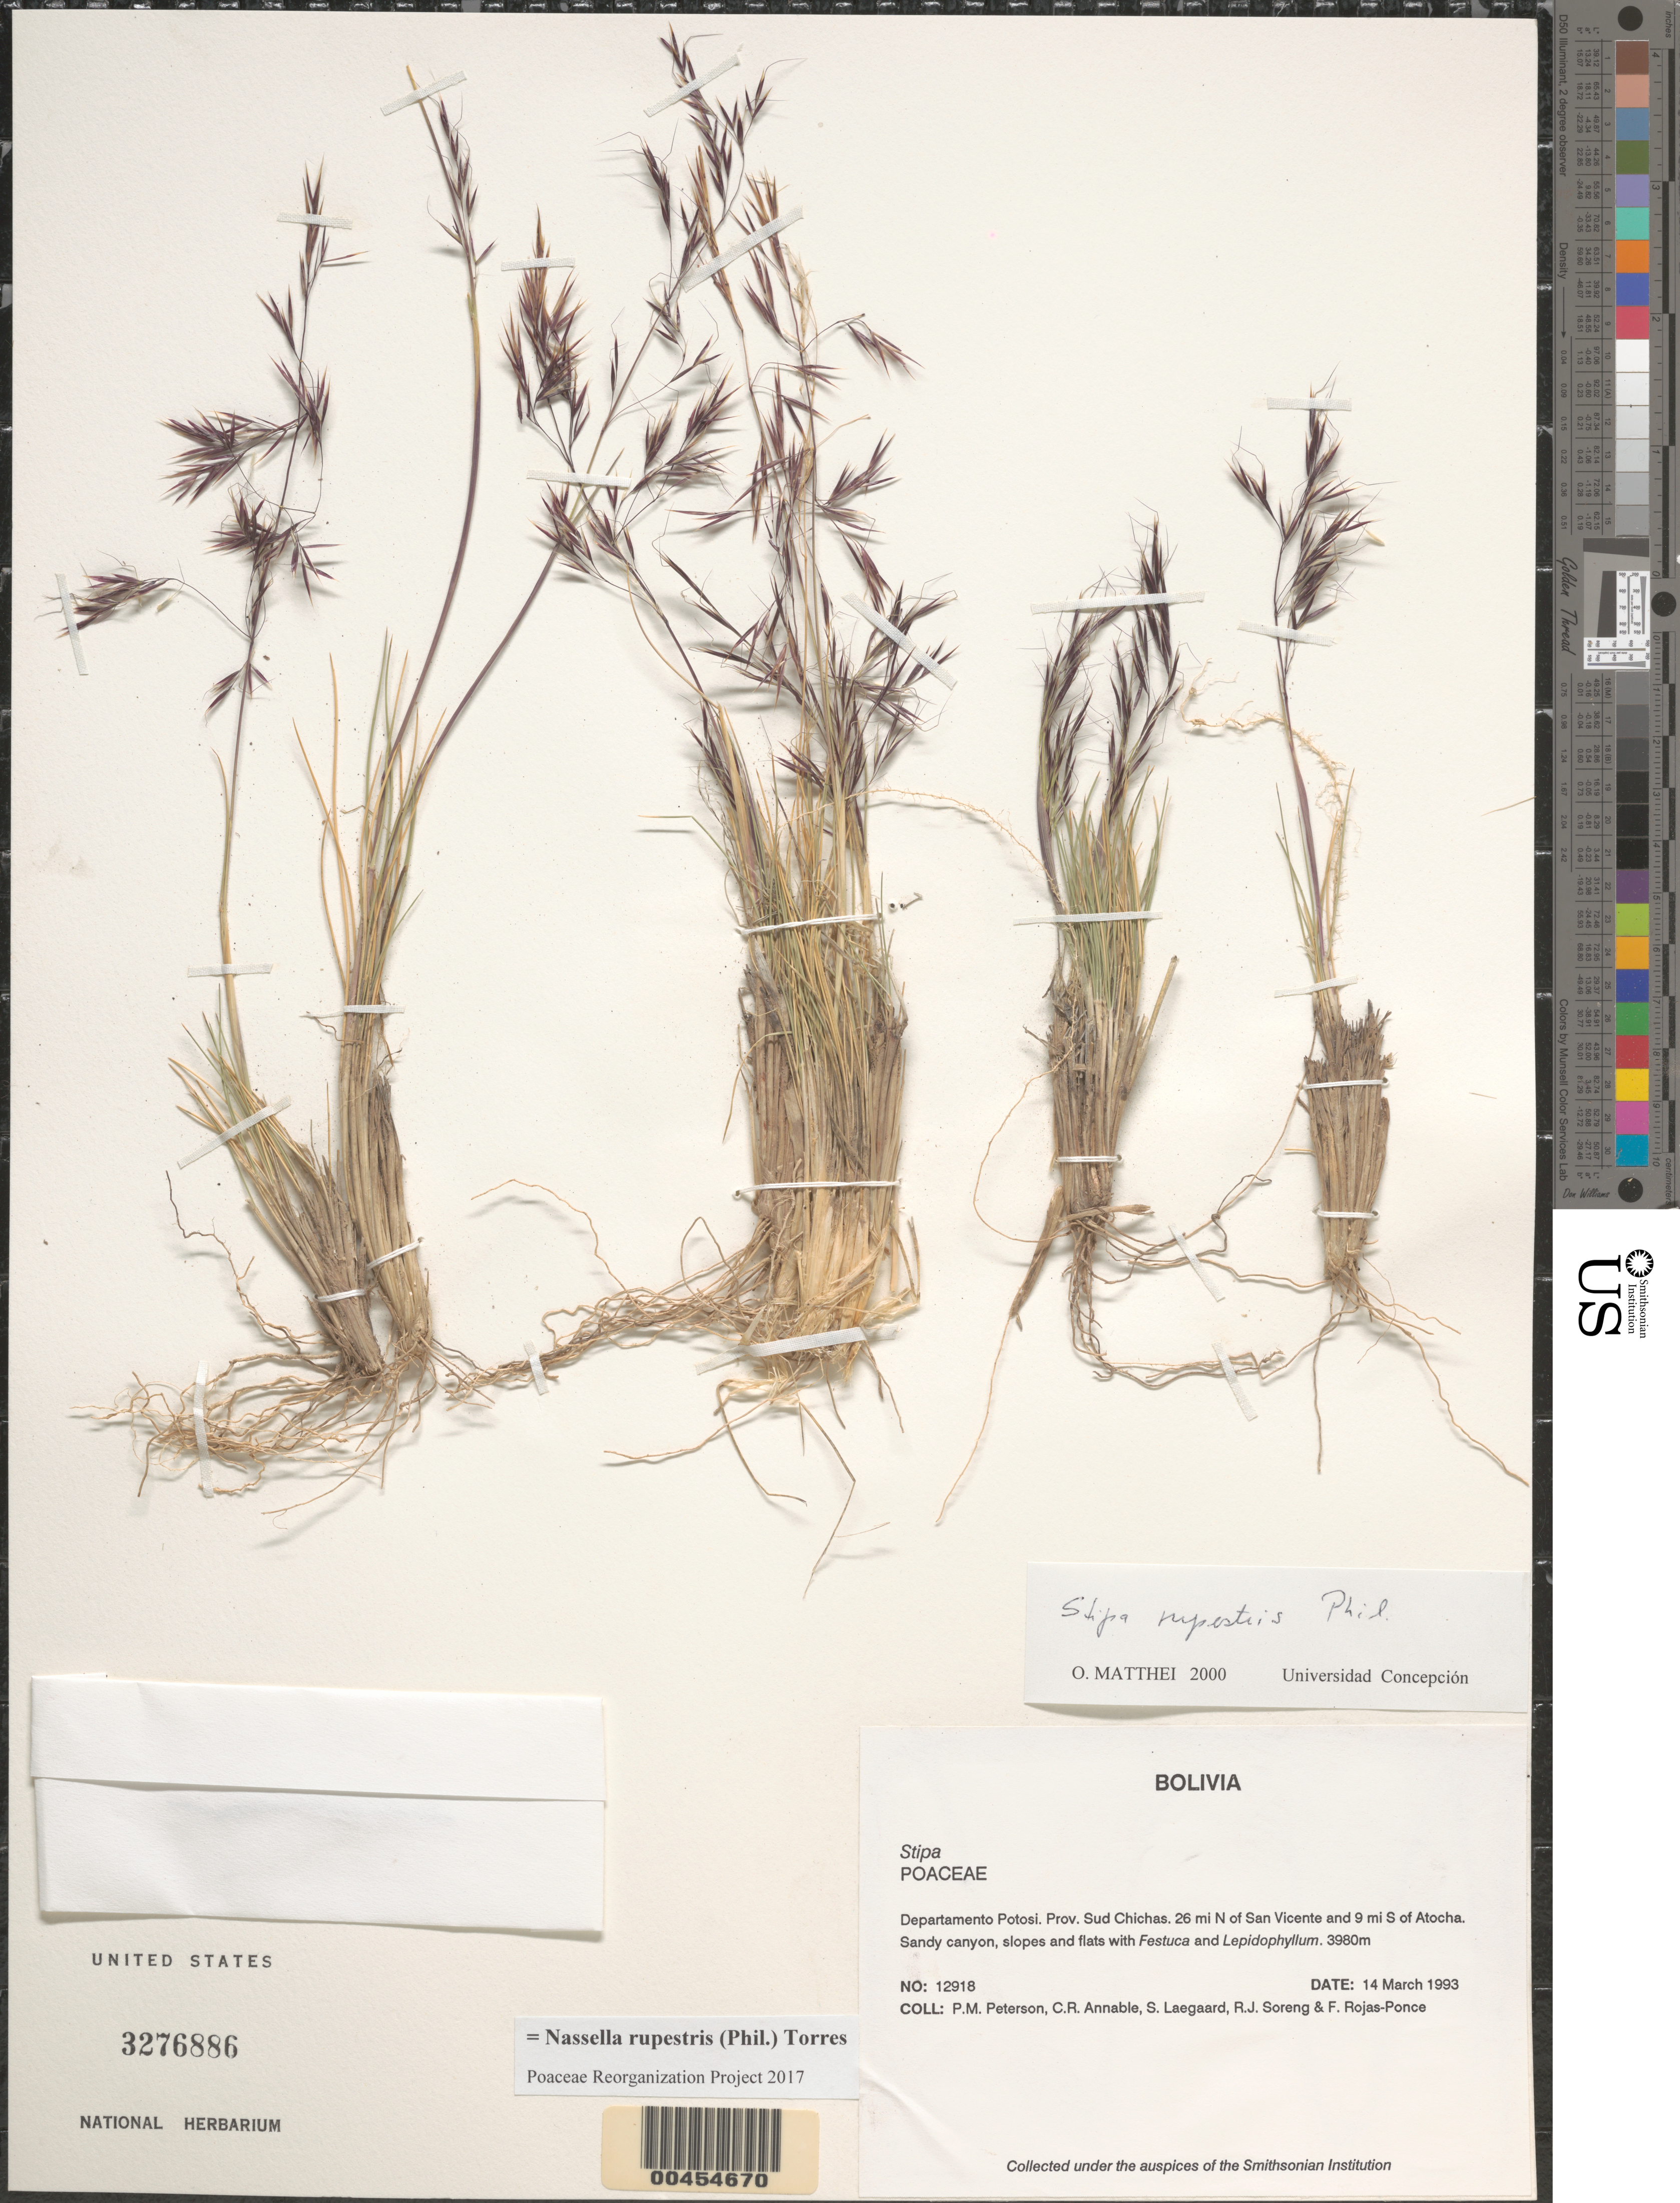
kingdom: Plantae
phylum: Tracheophyta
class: Liliopsida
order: Poales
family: Poaceae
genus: Nassella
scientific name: Nassella rupestris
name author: (Phil.) A.M. Torres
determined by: Poaceae Reorganization Project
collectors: P. M. Peterson, C. R. Annable, S. Lægaard, R. J. Soreng & F. Rojas-Ponce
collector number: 12918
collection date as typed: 14 Mar 1993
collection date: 1993-03-14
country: Bolivia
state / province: Potosí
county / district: Sud Chichas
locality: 26 mi N of San Vicente and 9 mi S of Atocha.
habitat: Sandy canyon, slopes and flats with Festuca and Lepidophyllum.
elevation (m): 3980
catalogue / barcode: US 3276886